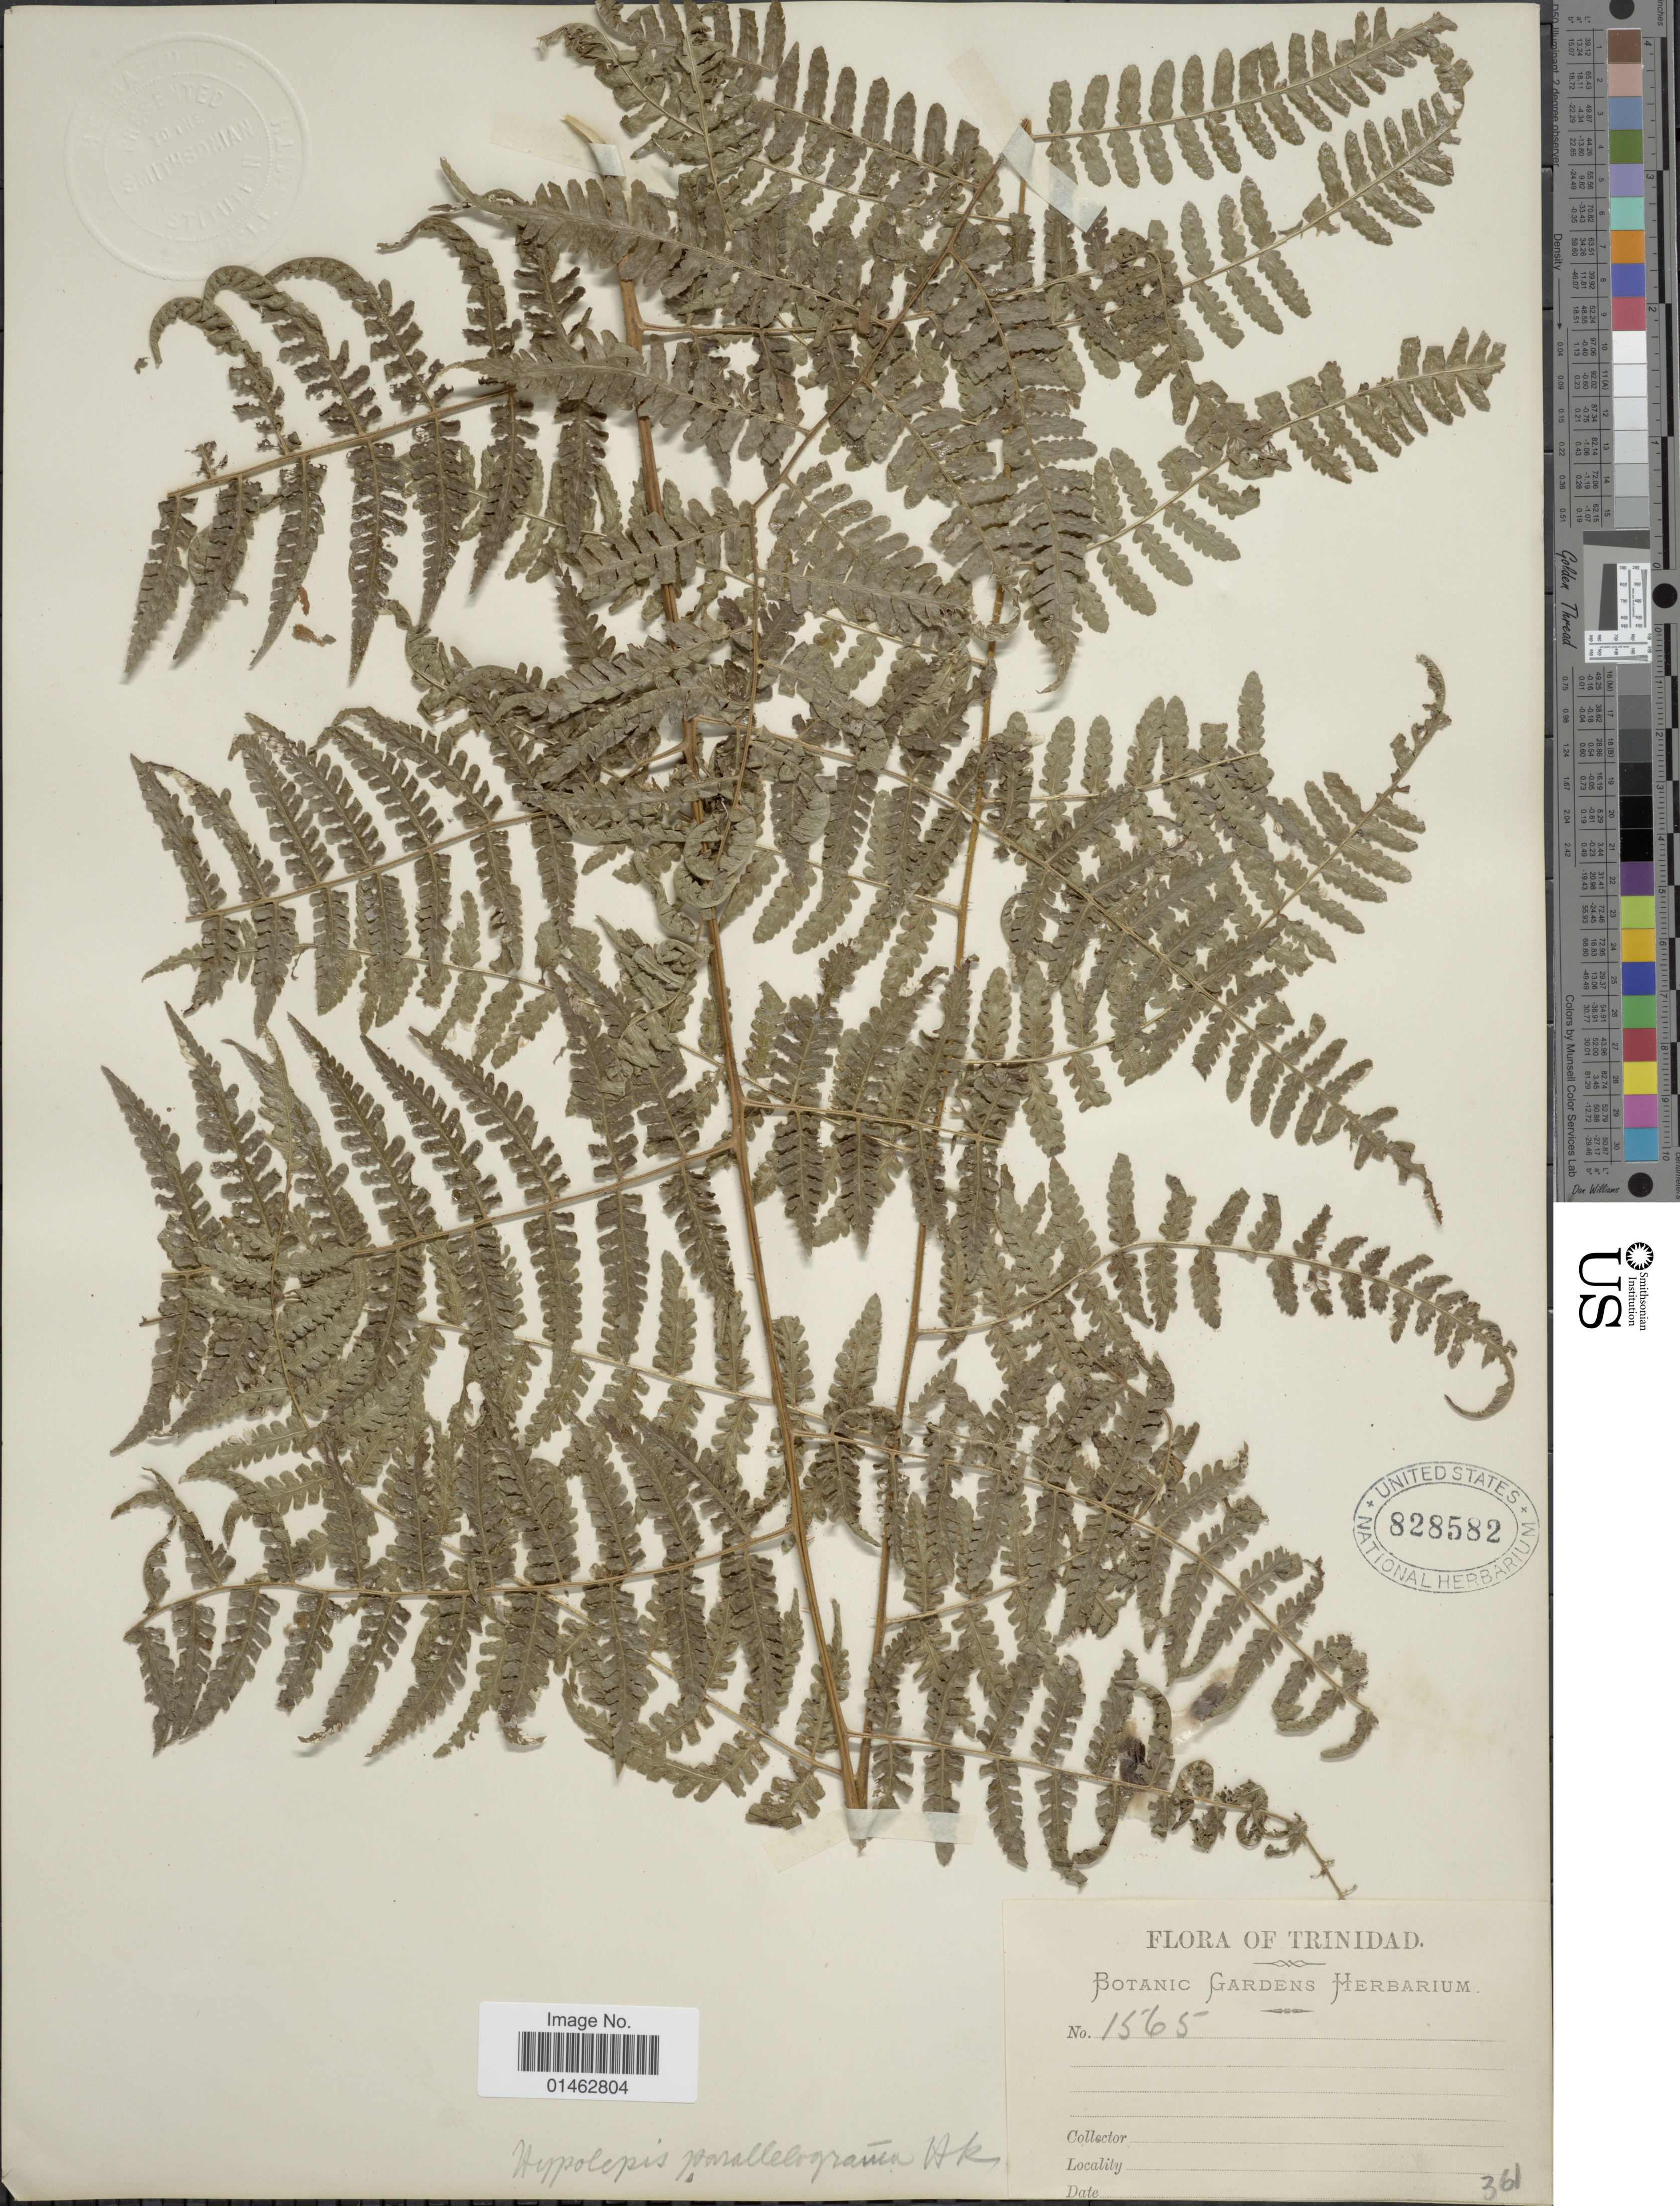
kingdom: Plantae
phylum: Tracheophyta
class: Polypodiopsida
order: Polypodiales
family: Dennstaedtiaceae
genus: Hypolepis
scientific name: Hypolepis repens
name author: (L.) C. Presl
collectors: Botanic Gardens Herbarium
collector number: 1565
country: Trinidad and Tobago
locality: Trinidad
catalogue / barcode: US 828582